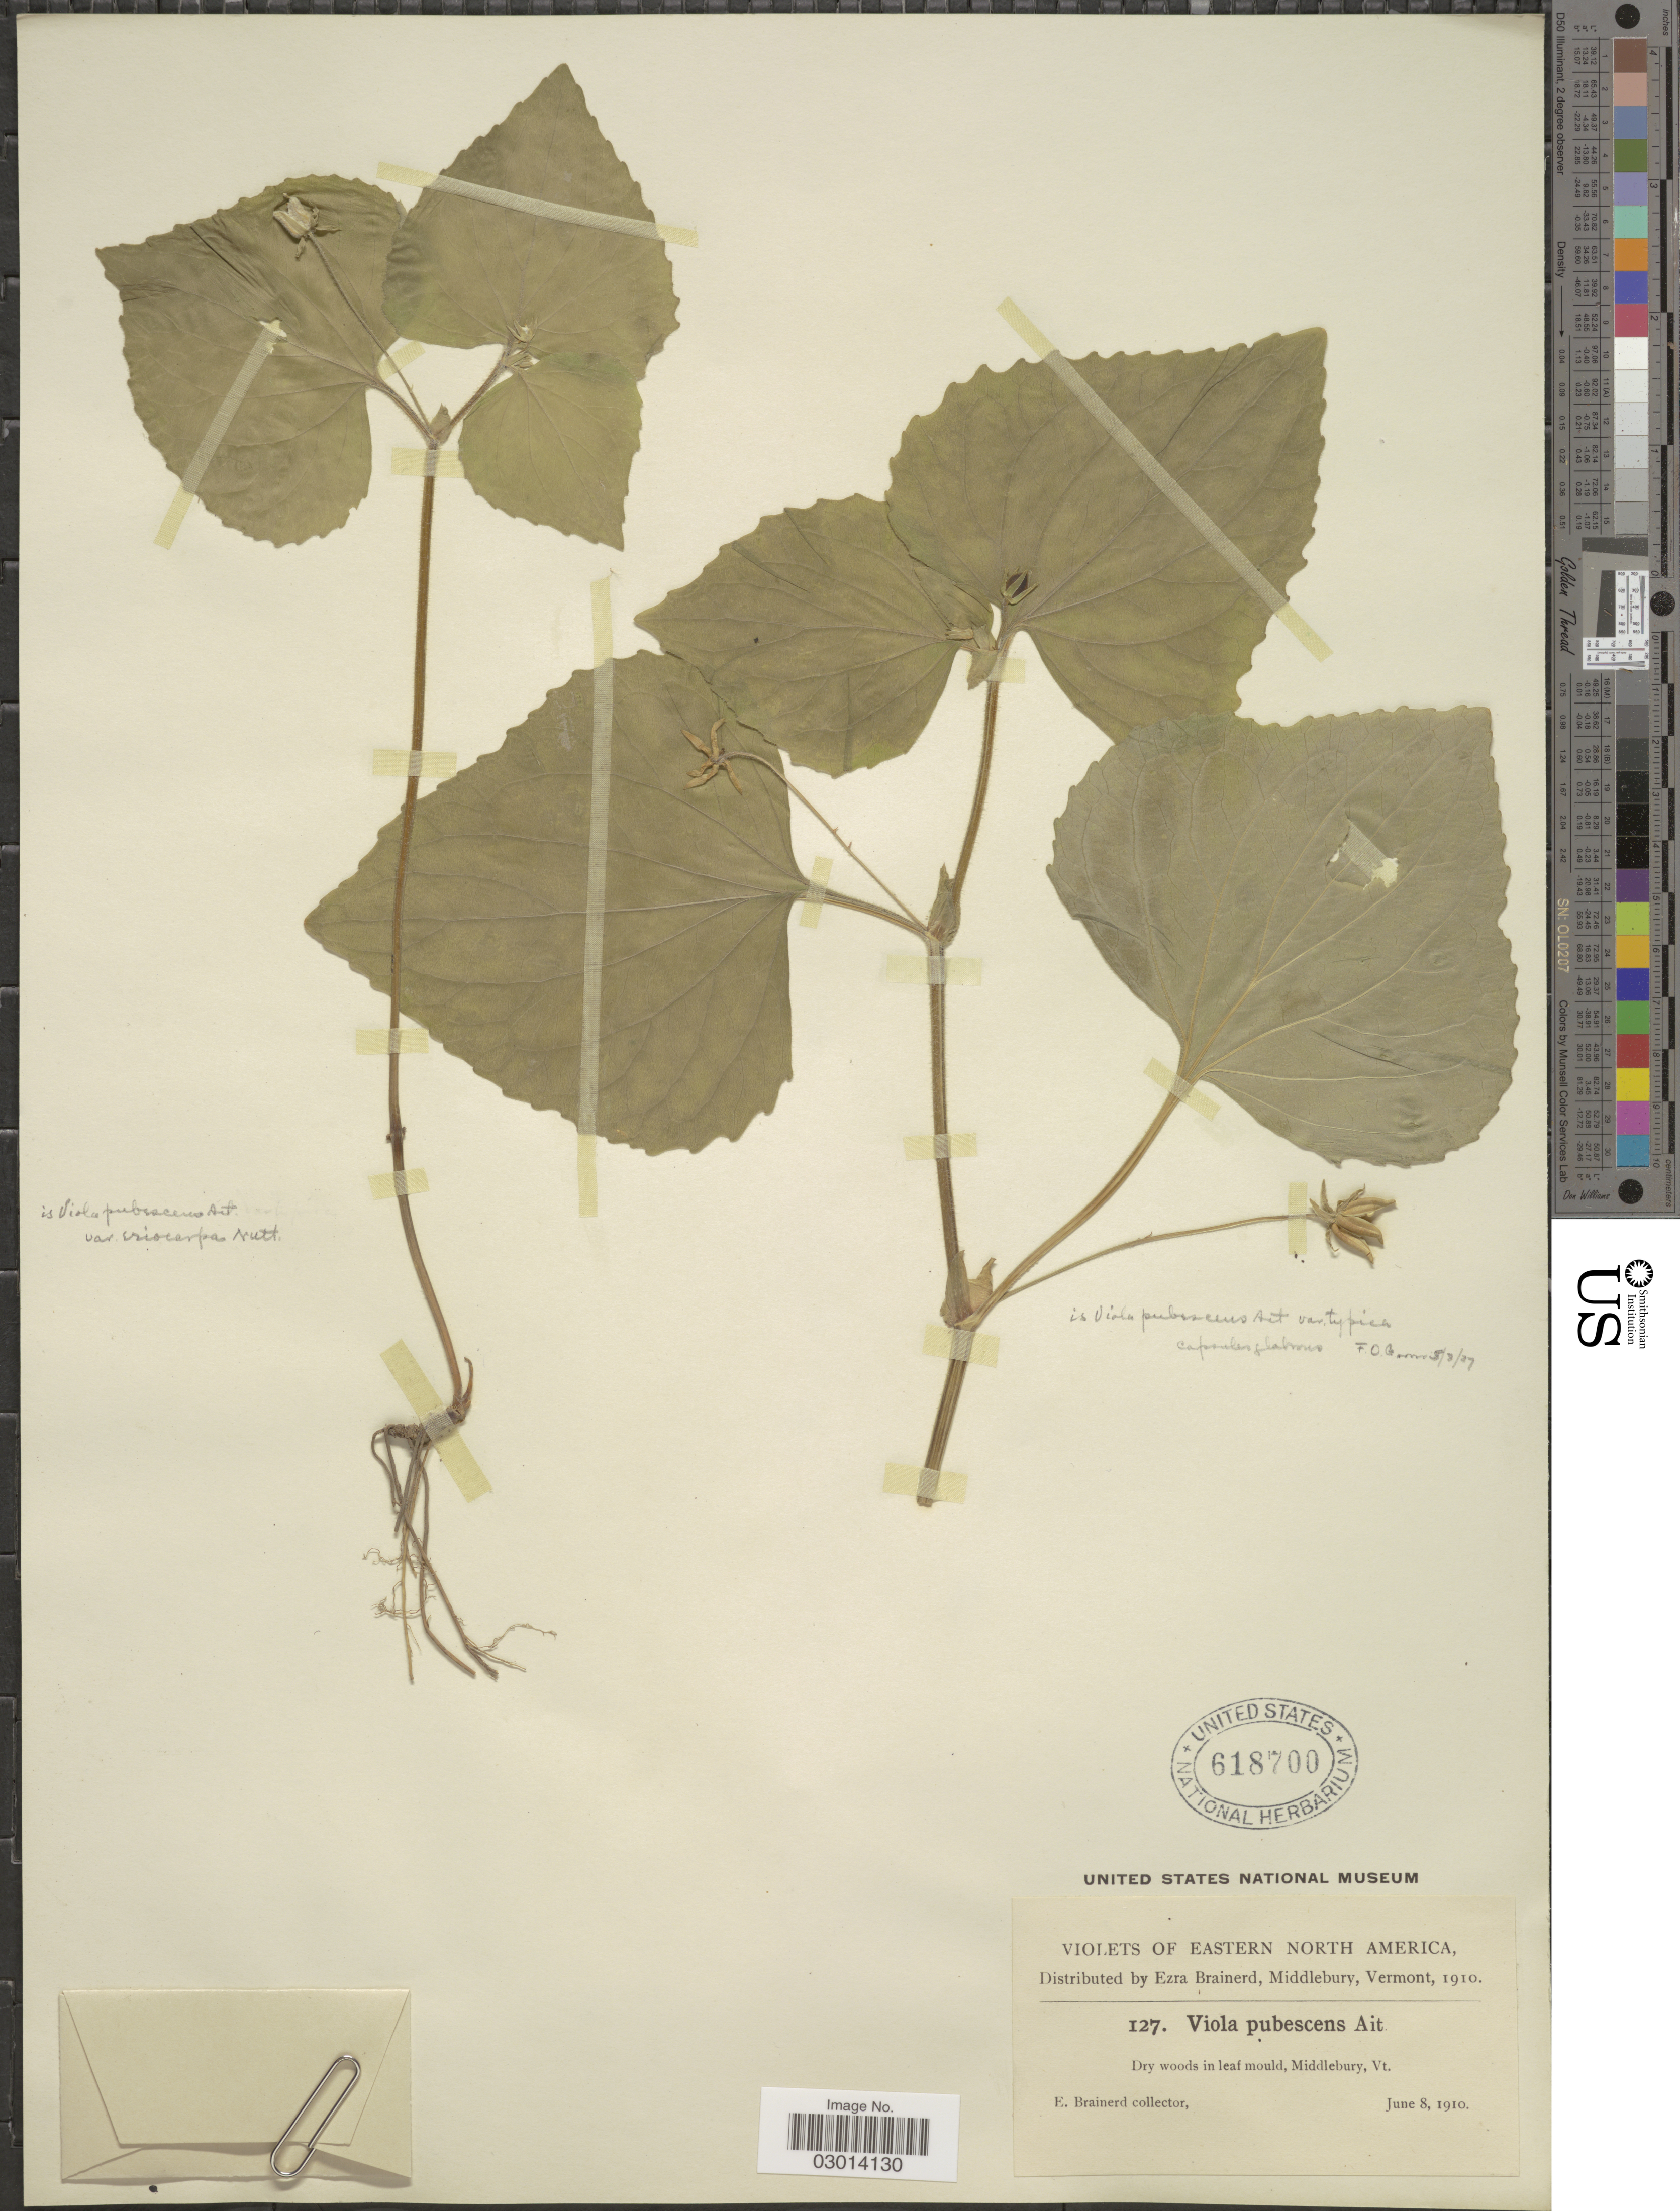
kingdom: Plantae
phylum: Tracheophyta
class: Magnoliopsida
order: Malpighiales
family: Violaceae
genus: Viola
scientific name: Viola pubescens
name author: Aiton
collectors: E. Brainerd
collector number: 127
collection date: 1910-06-08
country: United States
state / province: Vermont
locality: Dry woods in leaf mould, Middlebury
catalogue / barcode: US 618700